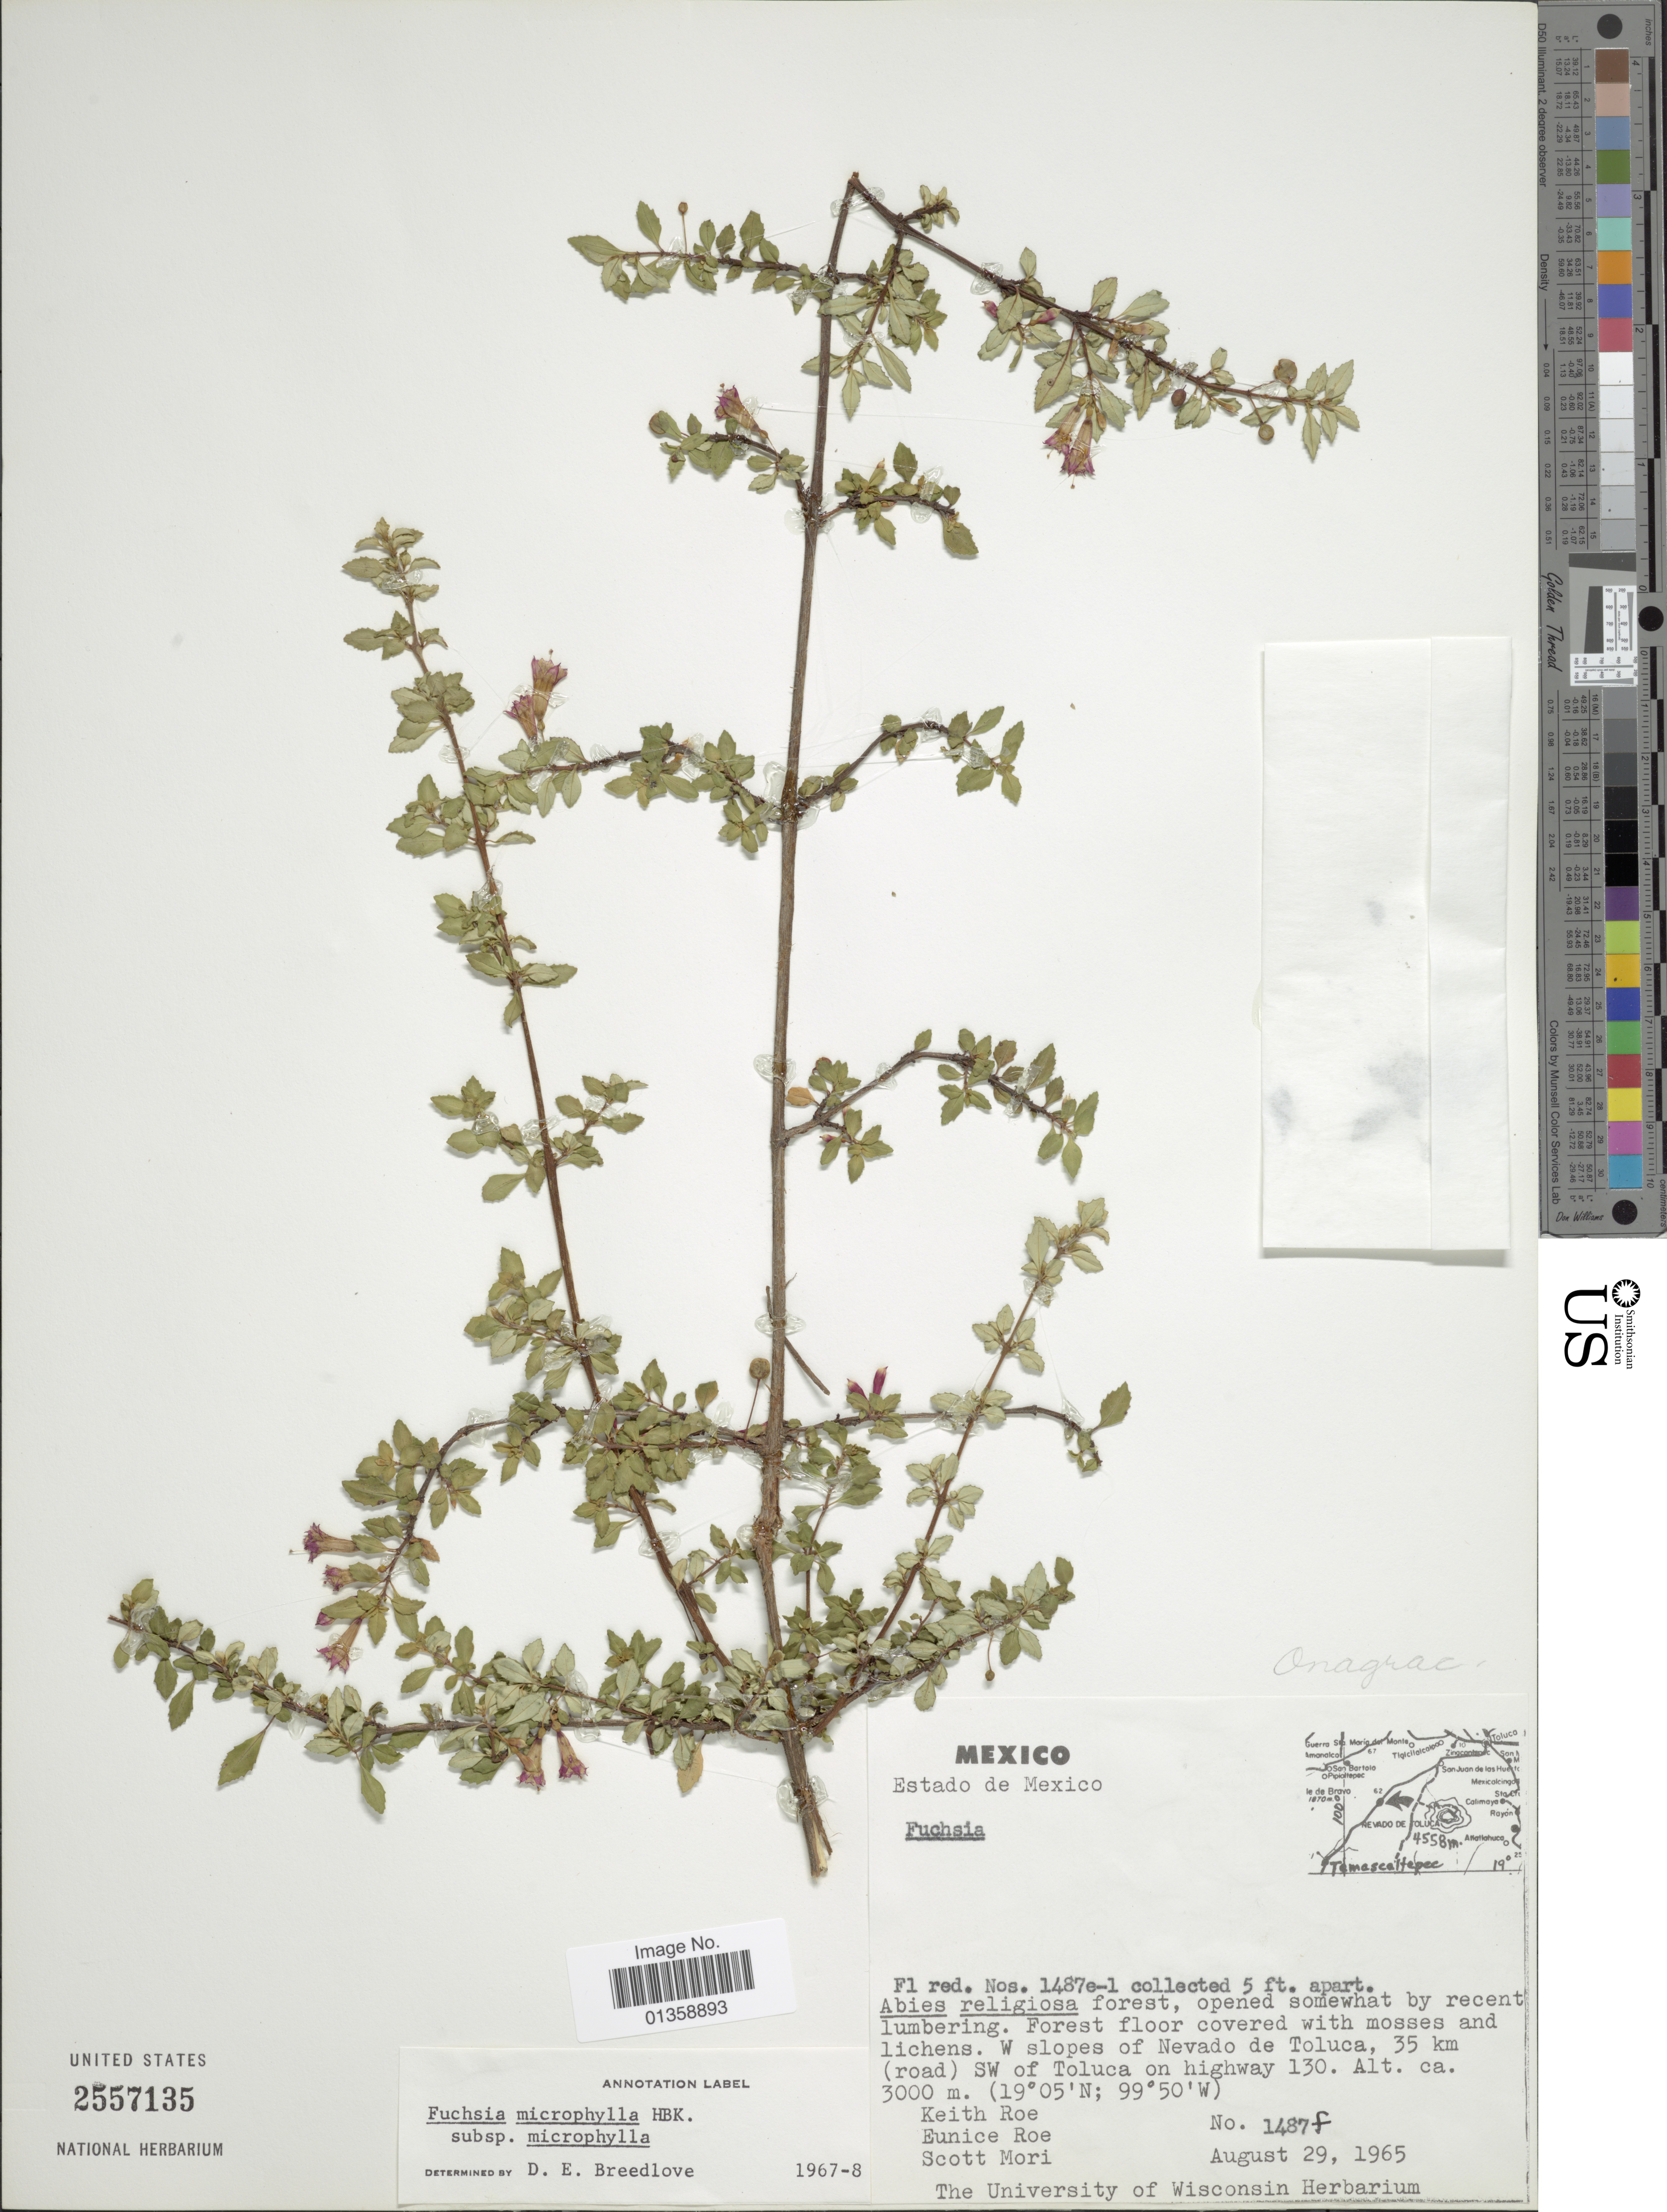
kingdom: Plantae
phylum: Tracheophyta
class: Magnoliopsida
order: Myrtales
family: Onagraceae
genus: Fuchsia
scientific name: Fuchsia microphylla subsp. quercetorum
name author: Breedlove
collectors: K. E. Roe, E. Roe & S. Mori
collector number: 1487f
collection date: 1965-08-29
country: Mexico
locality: Estado de Mexico, W slopes of Nevado de Toluca, 35 km (road) SW of Toluca on highway 130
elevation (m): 3000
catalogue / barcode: US 2557135